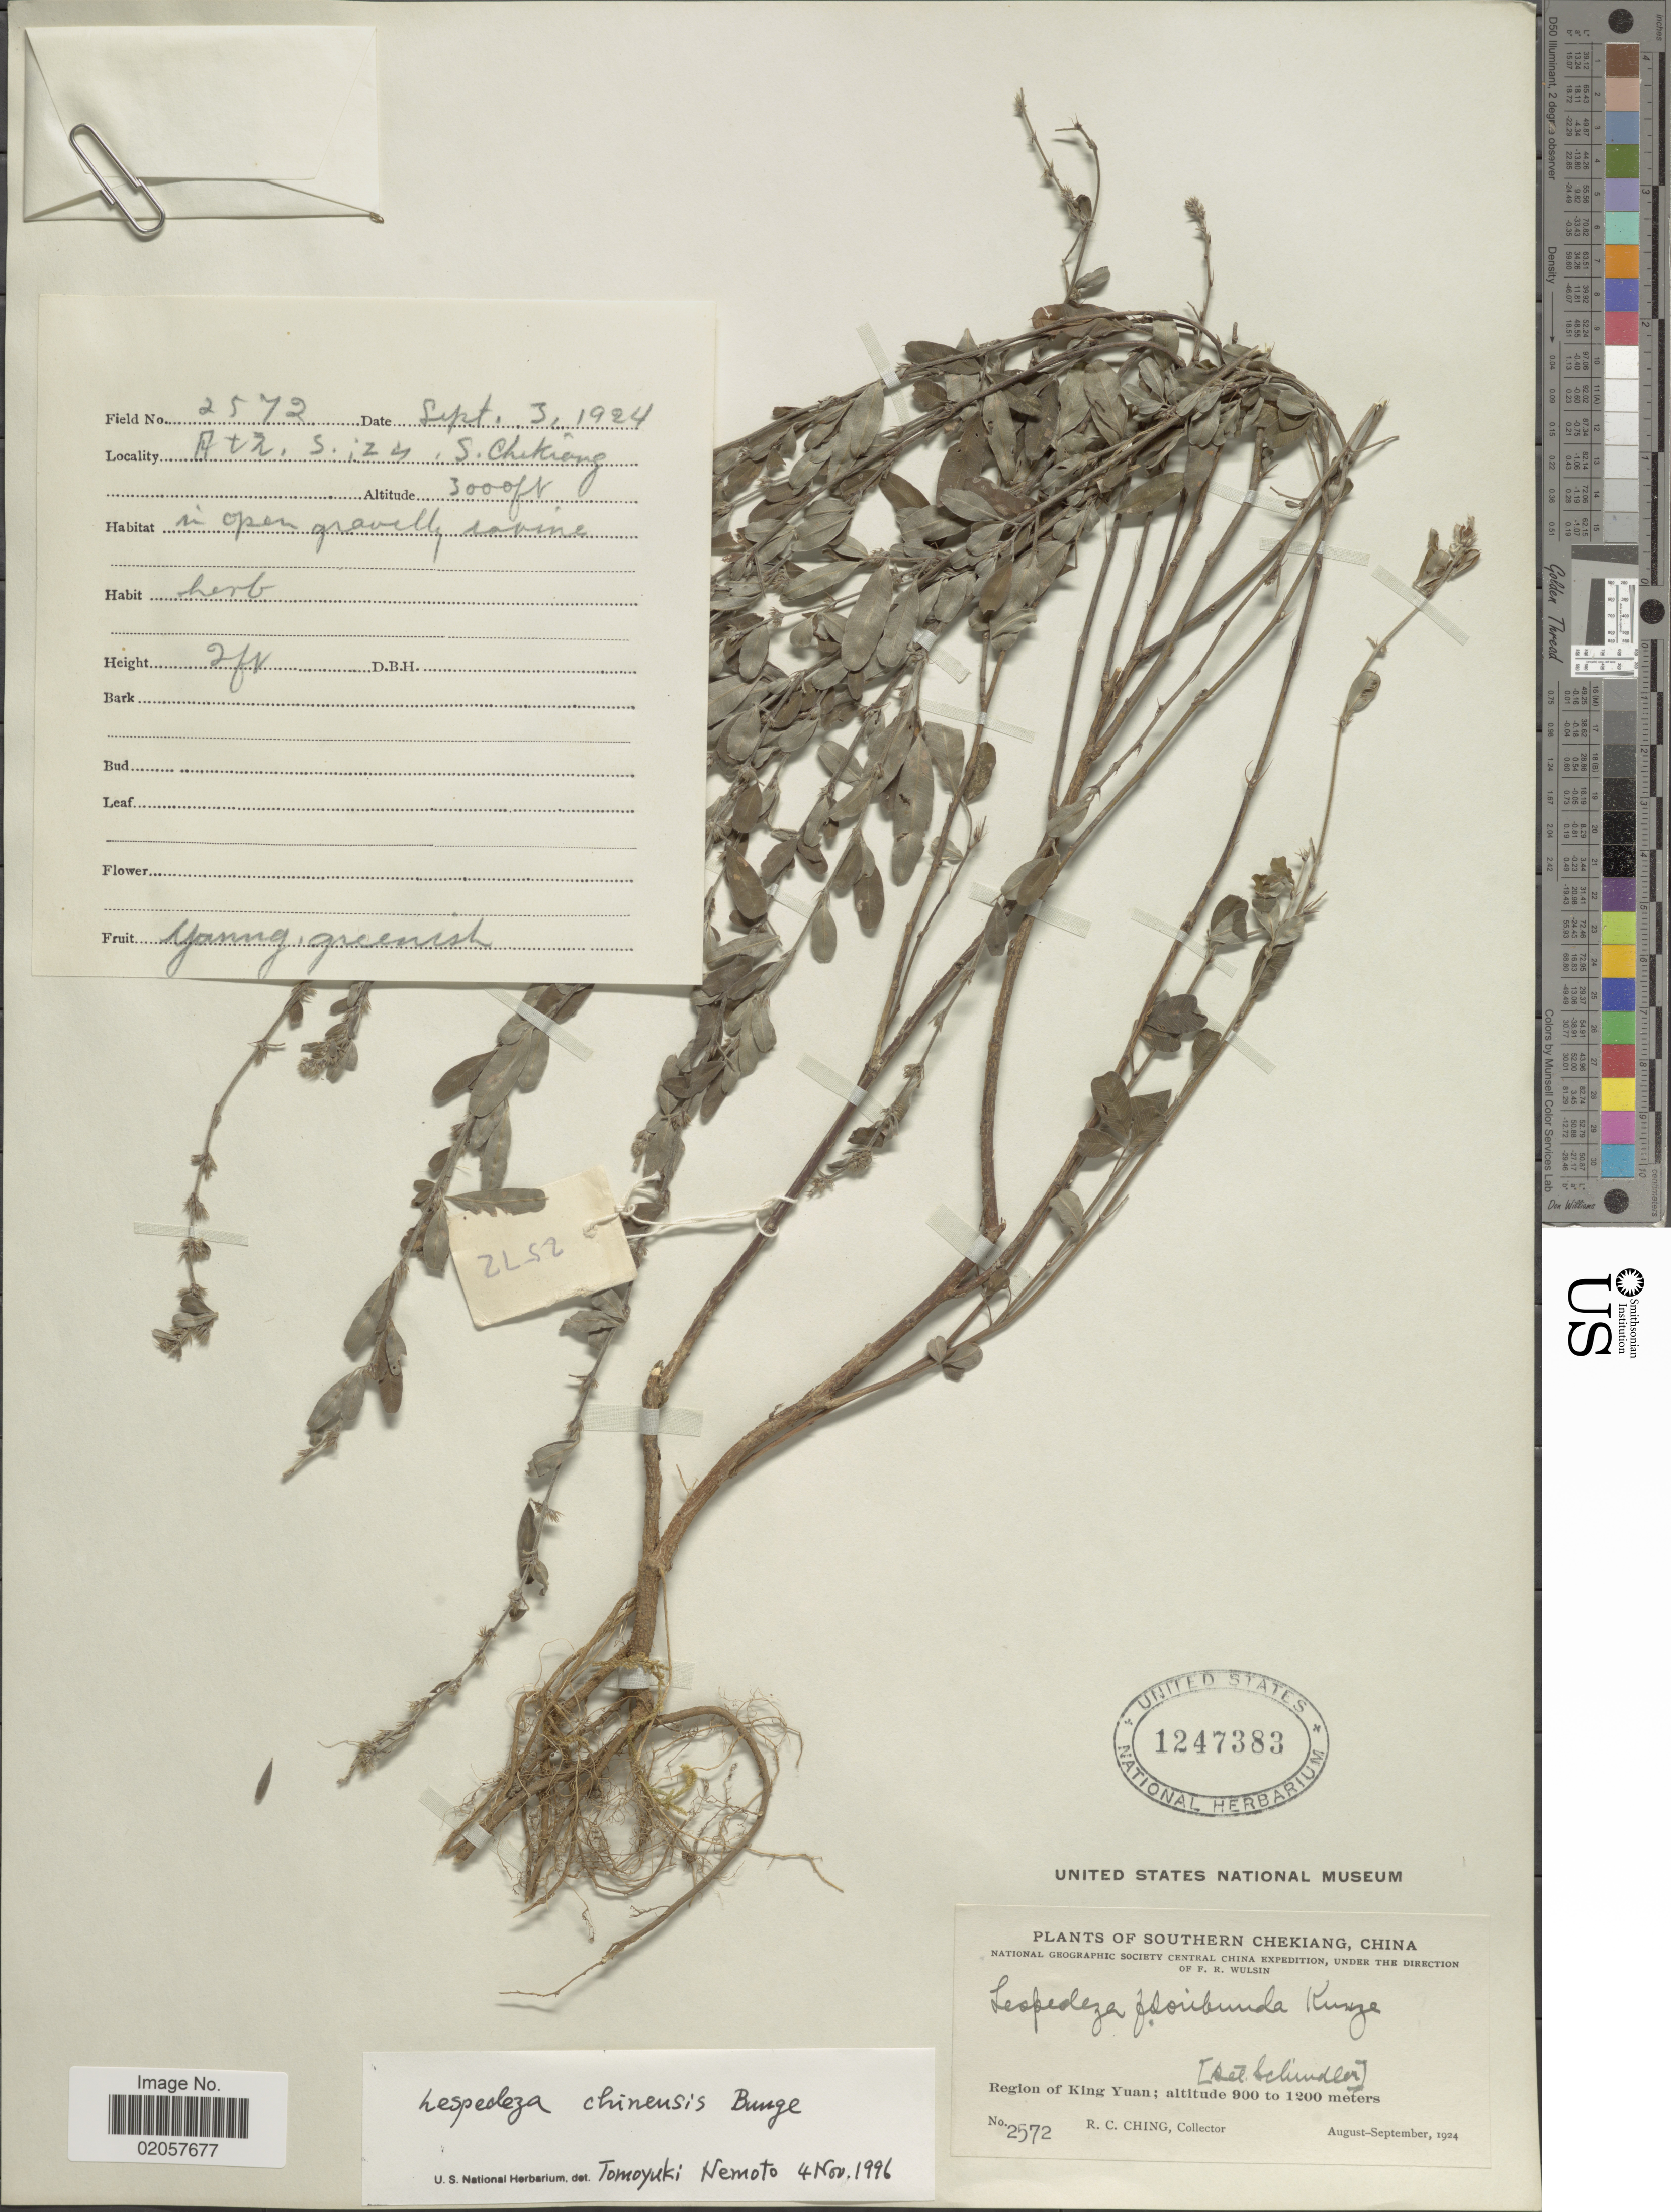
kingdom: Plantae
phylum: Tracheophyta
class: Magnoliopsida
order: Fabales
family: Fabaceae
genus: Lespedeza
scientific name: Lespedeza chinensis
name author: G. Don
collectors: R. C. Ching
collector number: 2572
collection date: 1924-08/1924-09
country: China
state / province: Zhejiang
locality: Southern Chekiang, Region of King Yuan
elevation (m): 900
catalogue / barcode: US 1247383